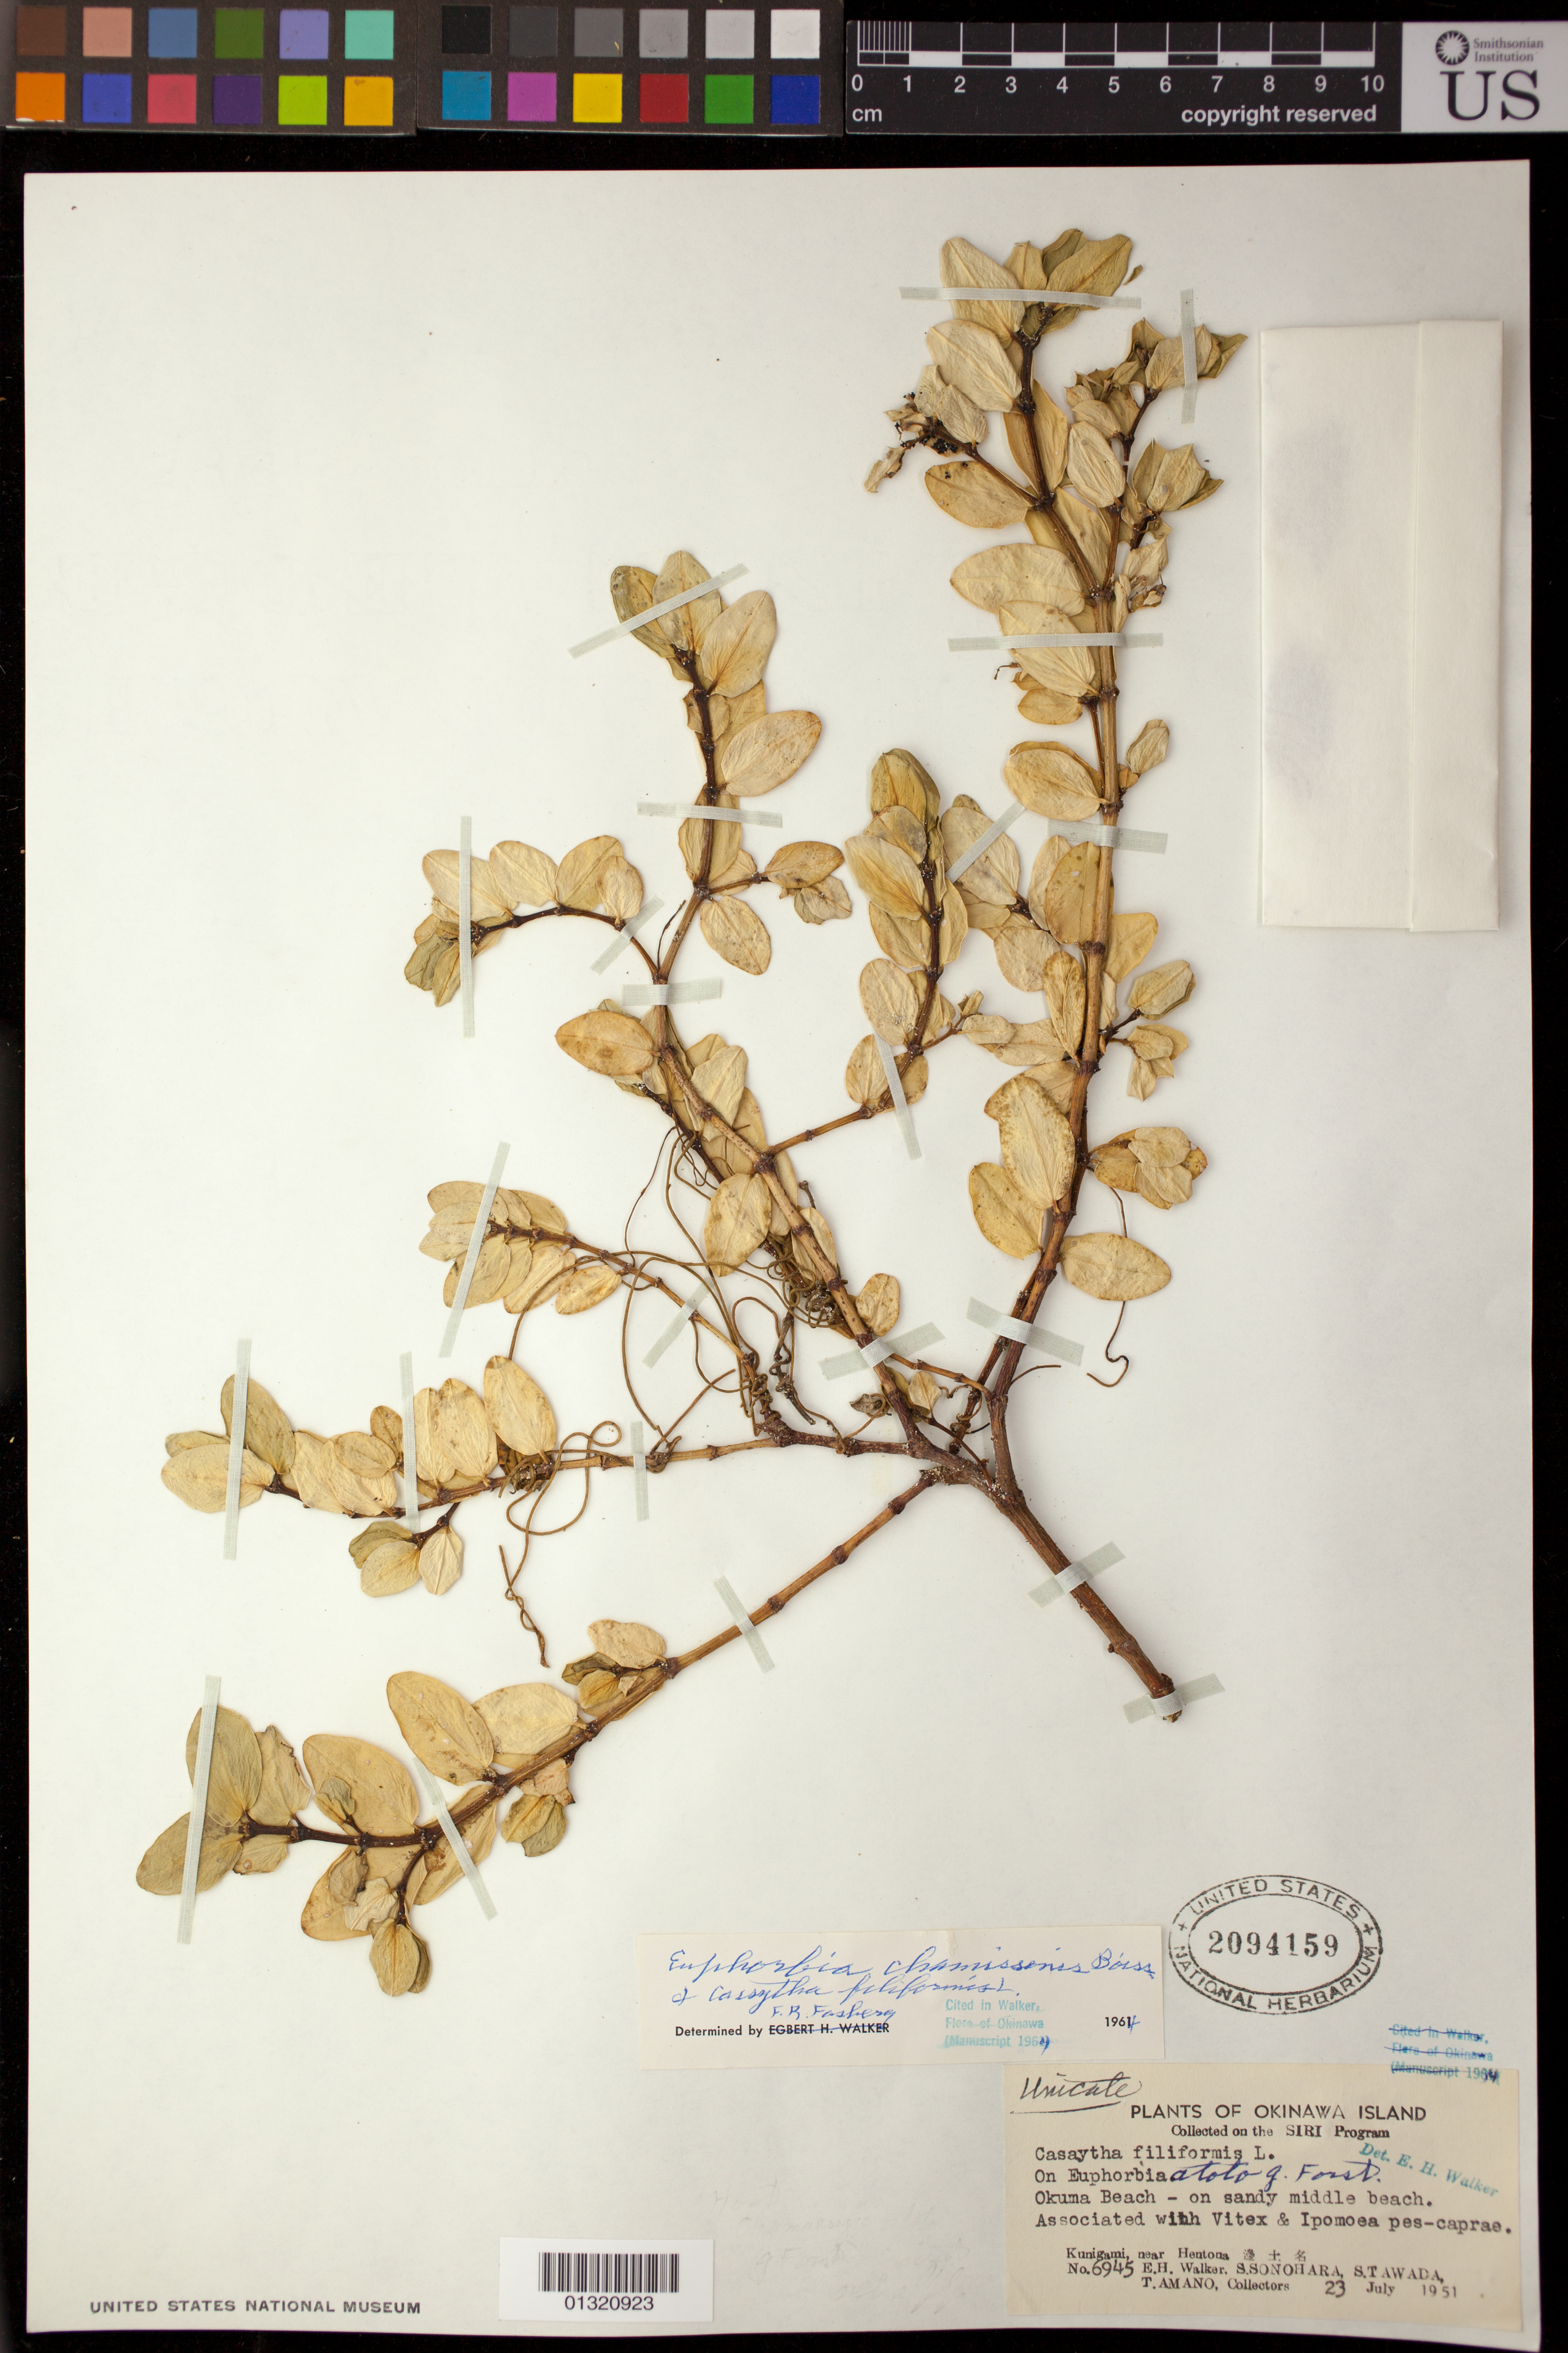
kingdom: Plantae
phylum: Tracheophyta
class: Magnoliopsida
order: Malpighiales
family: Euphorbiaceae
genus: Euphorbia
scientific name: Euphorbia chamissonis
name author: (Klotzsch ex Klotzsch & Garcke) Boiss.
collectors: E. H. Walker, S. Sonohara, S. Tawada & T. Amano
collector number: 6945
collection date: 1951-07-23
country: Japan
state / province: Okinawa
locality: Okuma Beach - on sandy middle beach., Kunigami, near Hentona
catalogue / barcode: US 2094159